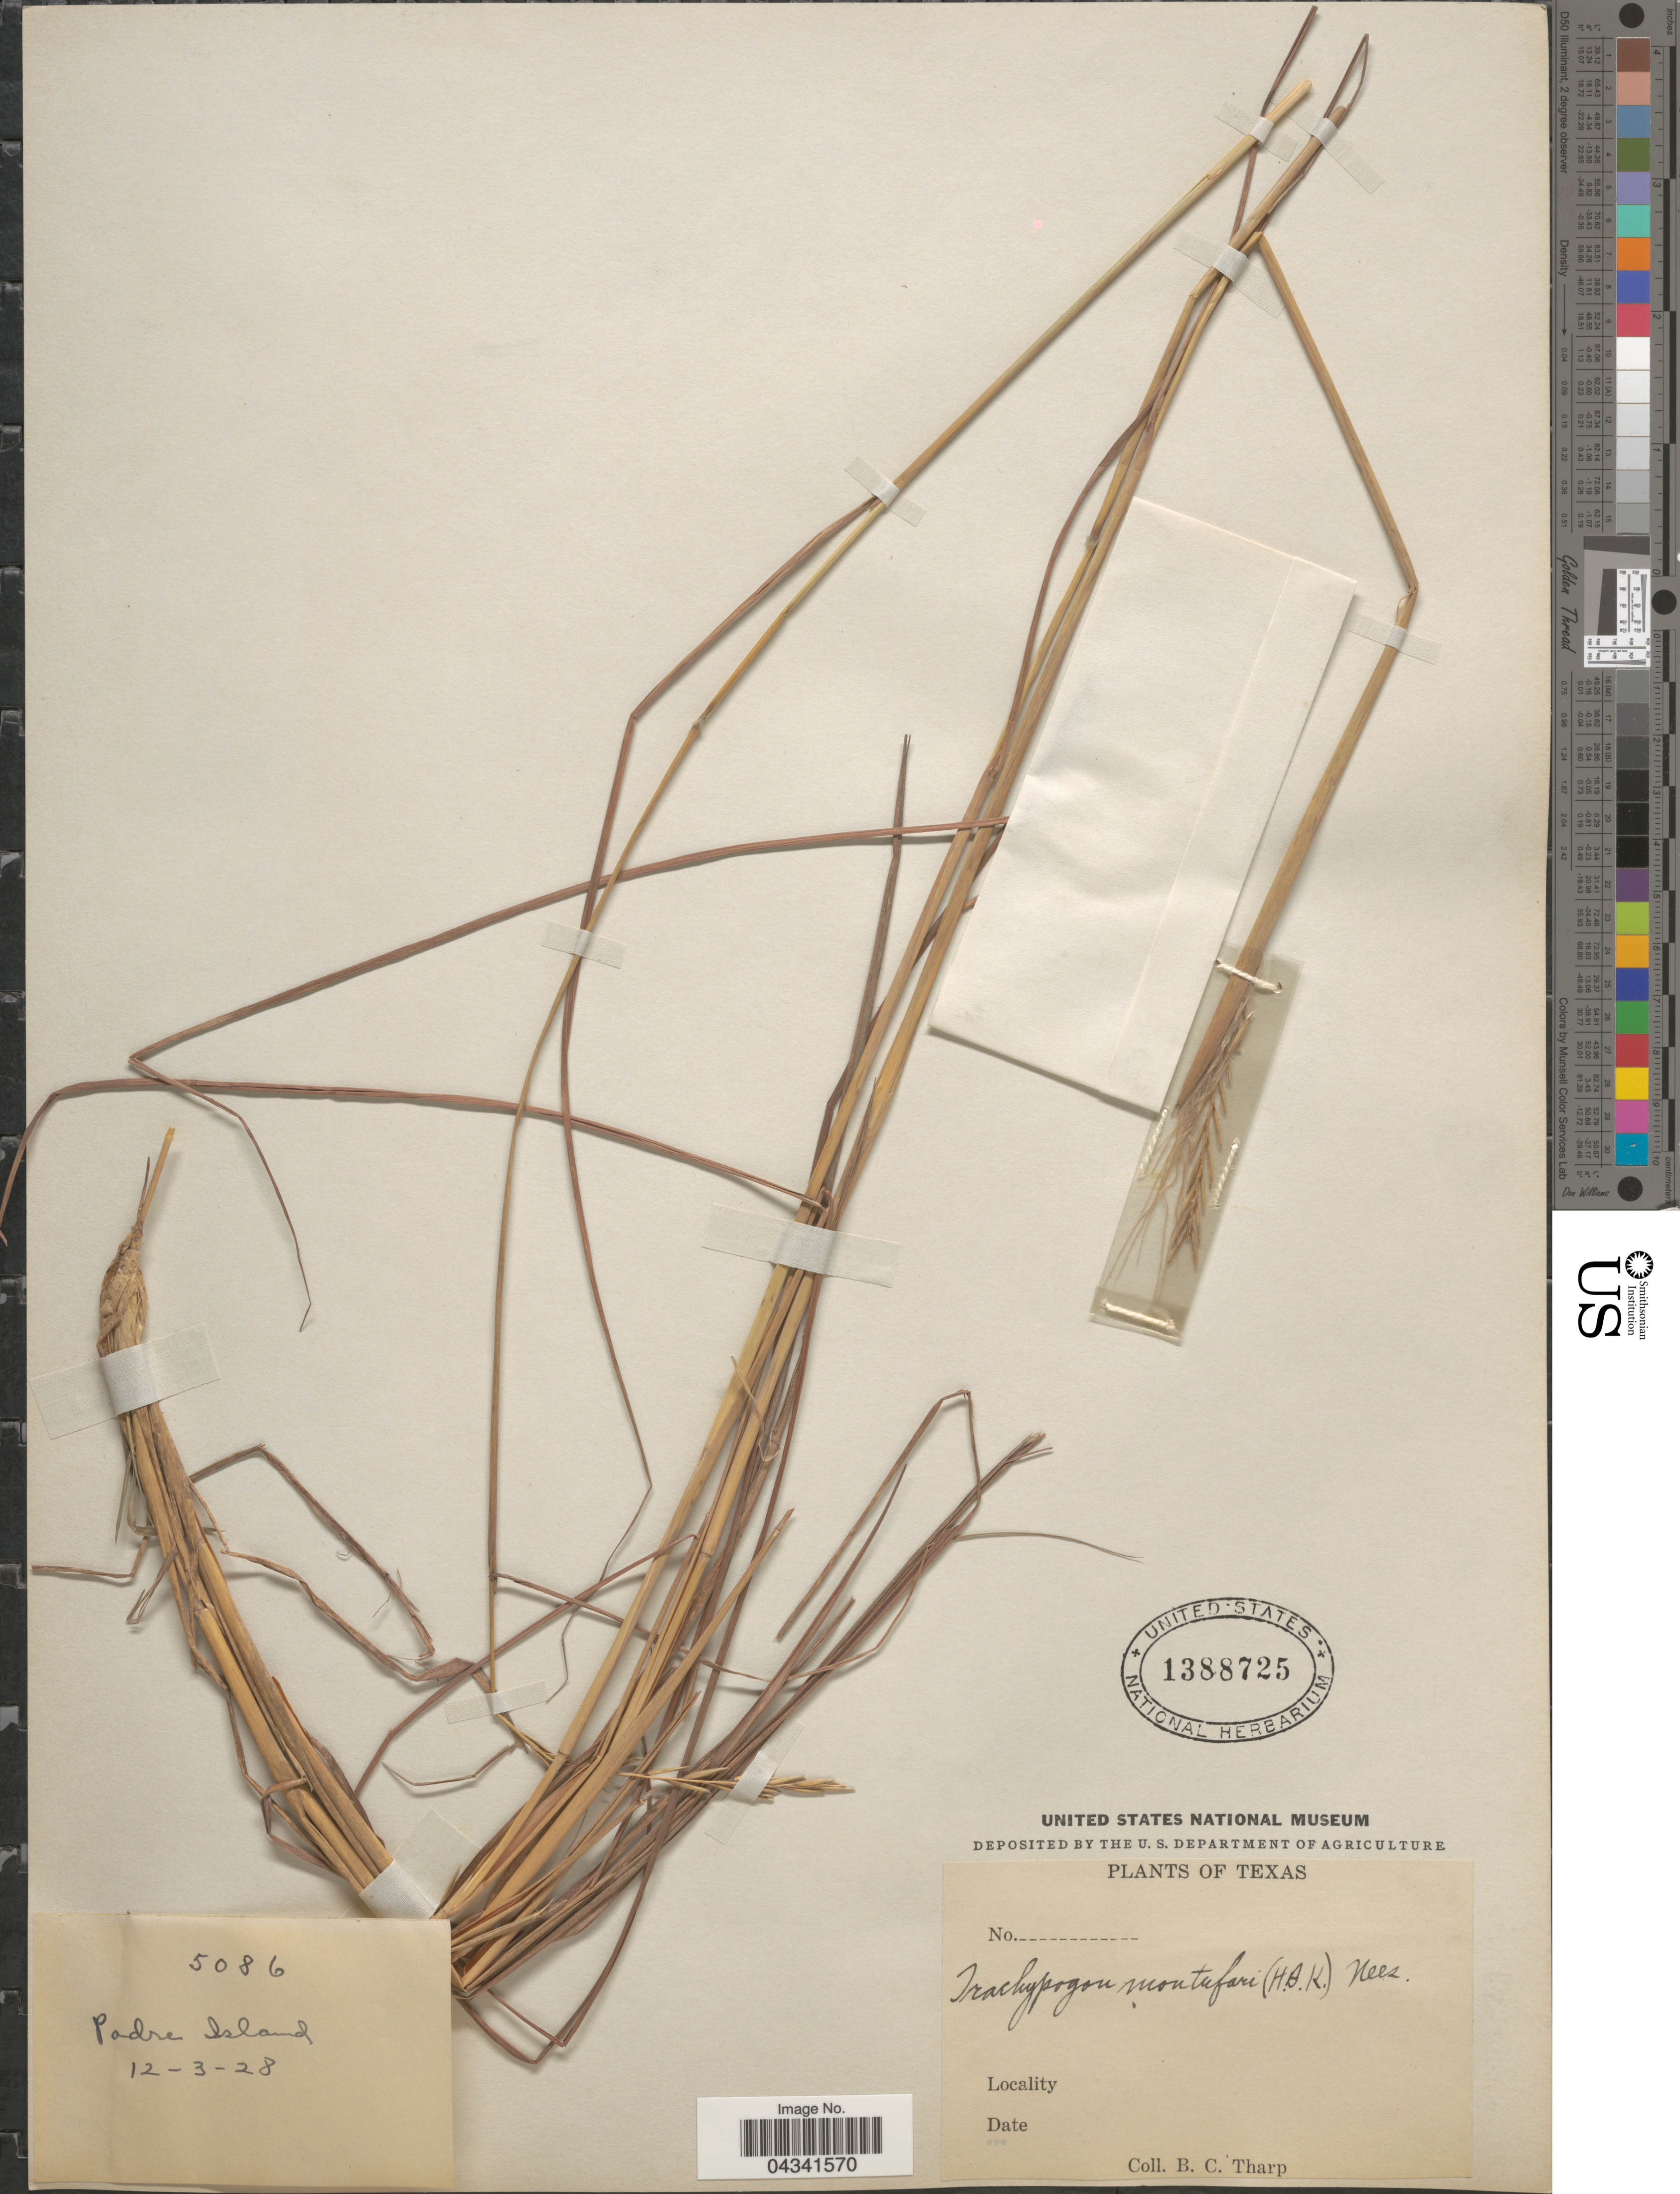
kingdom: Plantae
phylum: Tracheophyta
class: Liliopsida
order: Poales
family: Poaceae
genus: Trachypogon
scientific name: Trachypogon spicatus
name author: (L. f.) Kuntze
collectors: B. C. Tharp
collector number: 5086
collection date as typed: Transcribed d/m/y: 3/12/28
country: United States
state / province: Texas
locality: Padre Island.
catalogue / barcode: US 1388725